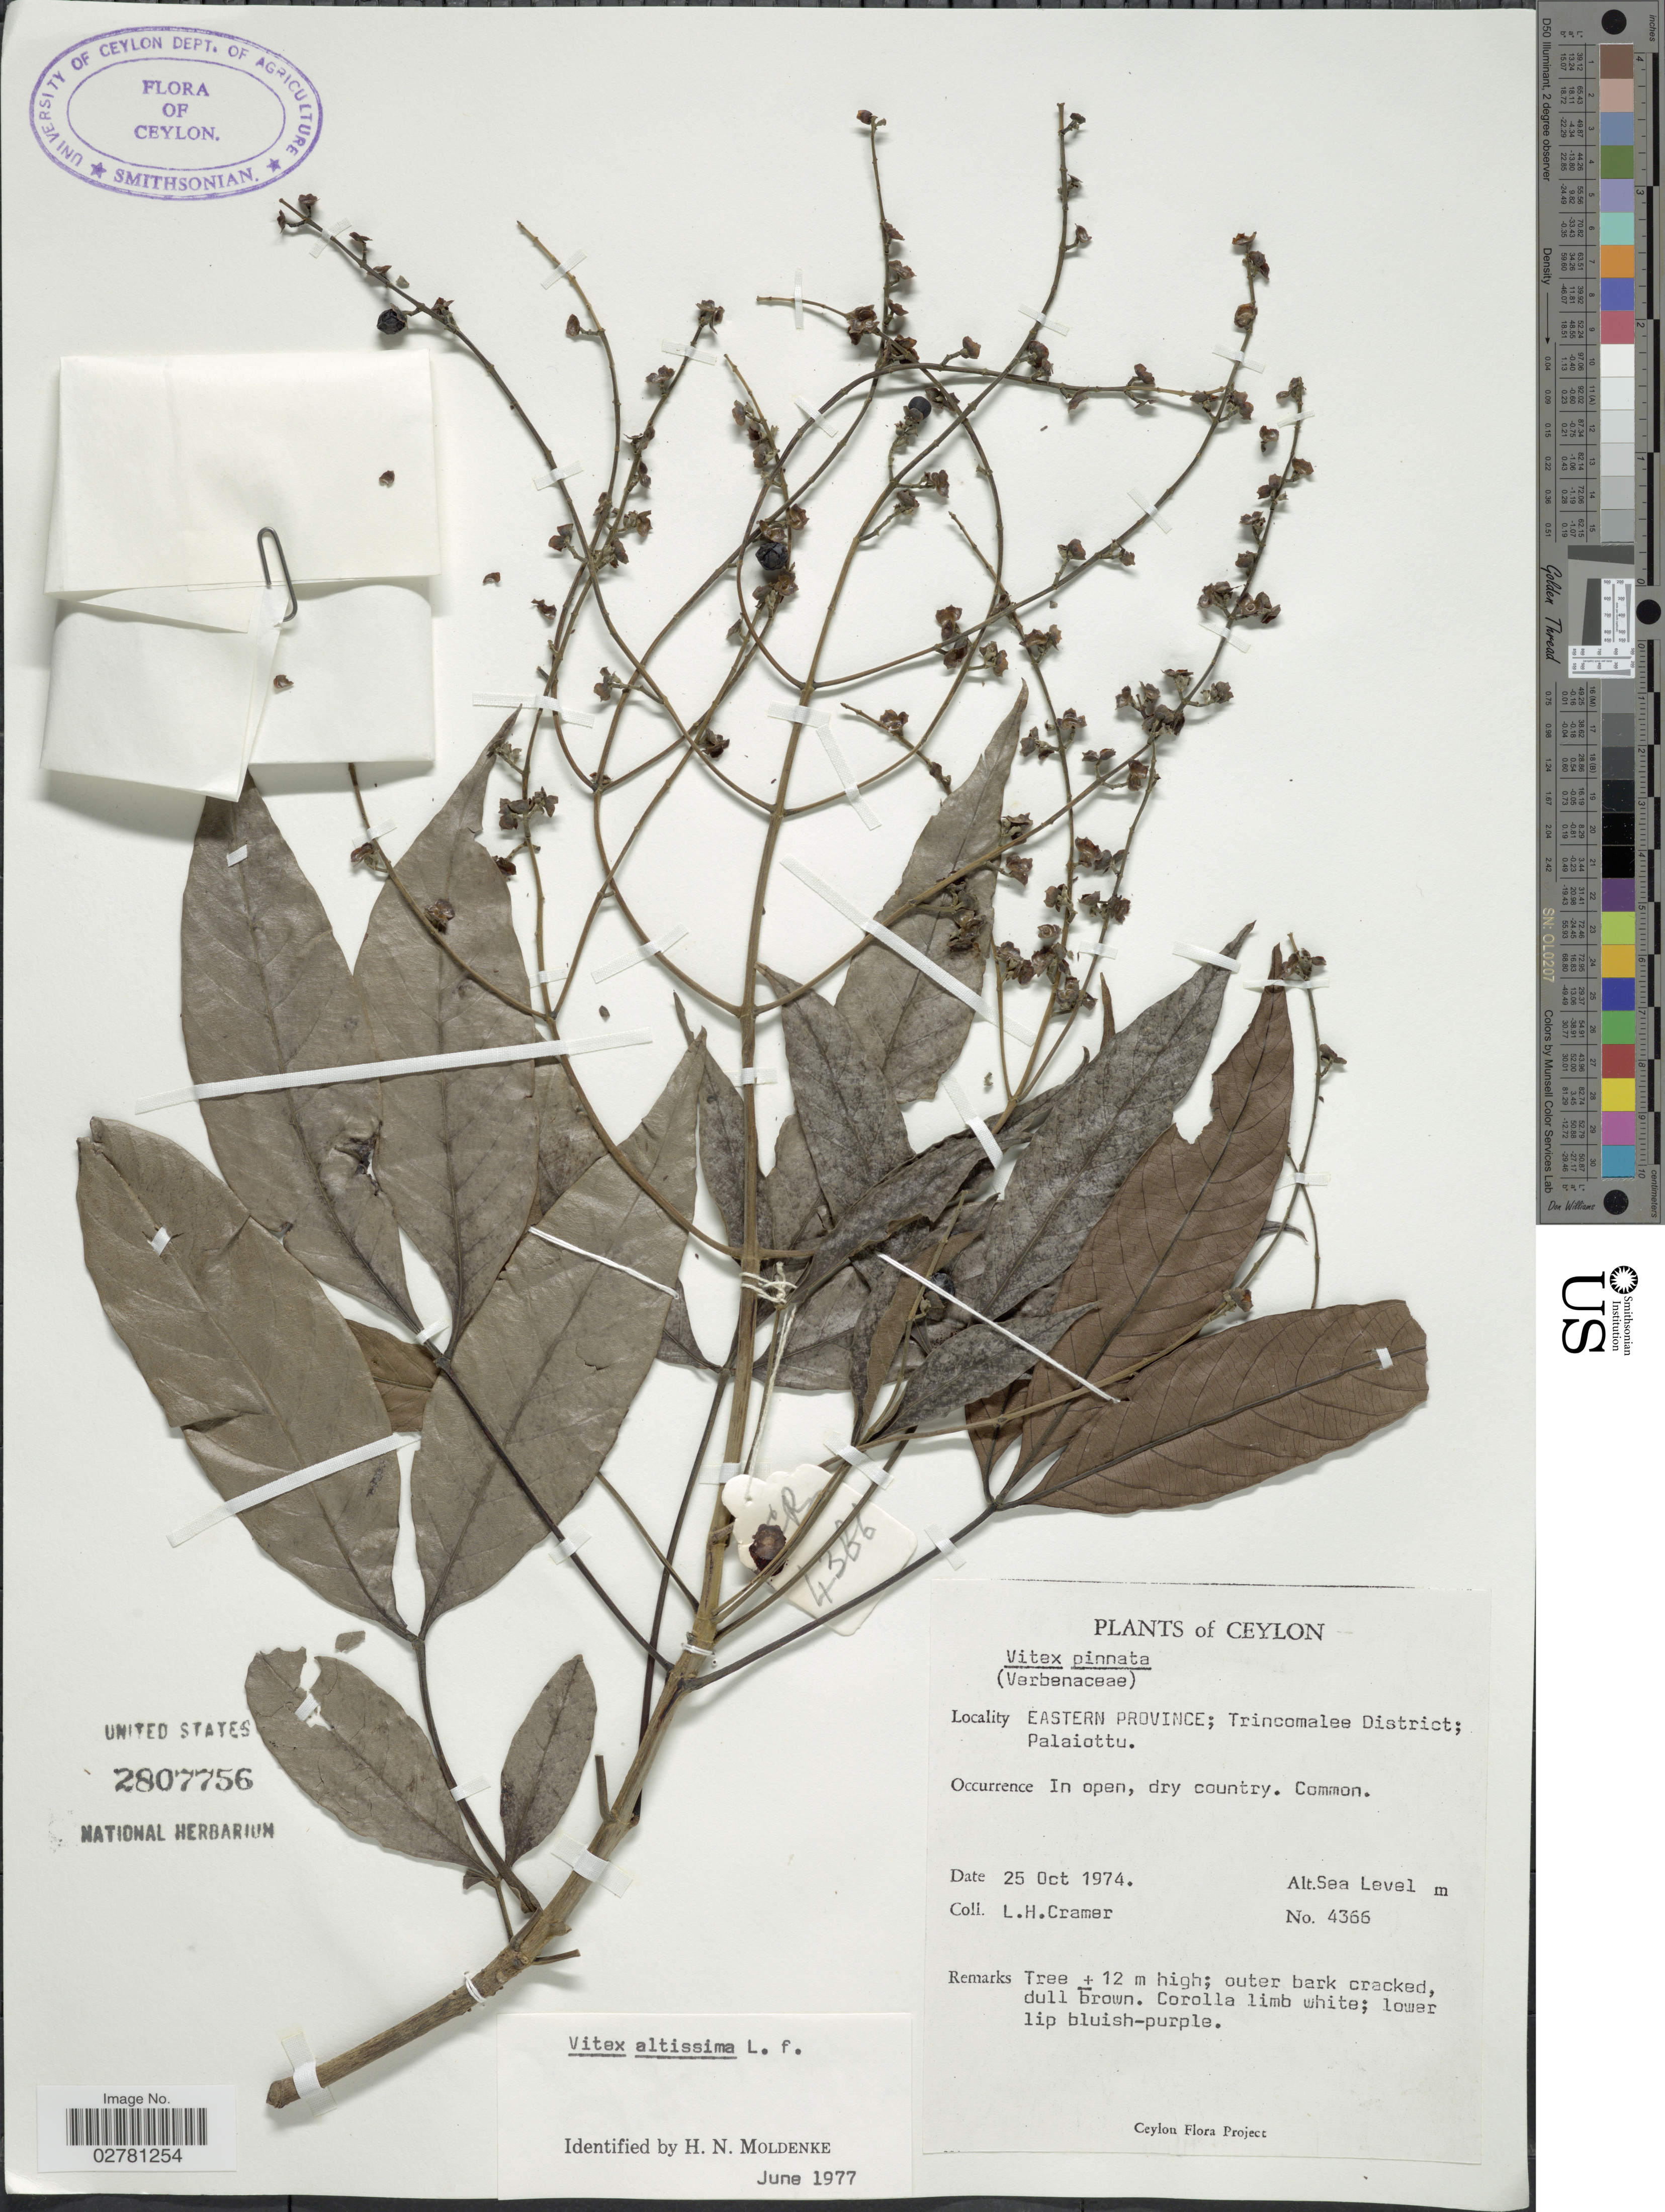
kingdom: Plantae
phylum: Tracheophyta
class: Magnoliopsida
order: Lamiales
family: Lamiaceae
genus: Vitex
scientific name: Vitex altissima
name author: L. f.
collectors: L. H. Cramer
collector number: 4366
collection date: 1974-10-25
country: Sri Lanka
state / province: Eastern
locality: Ceylon. Trincomalee District; Palaiottu.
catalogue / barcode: US 2807756